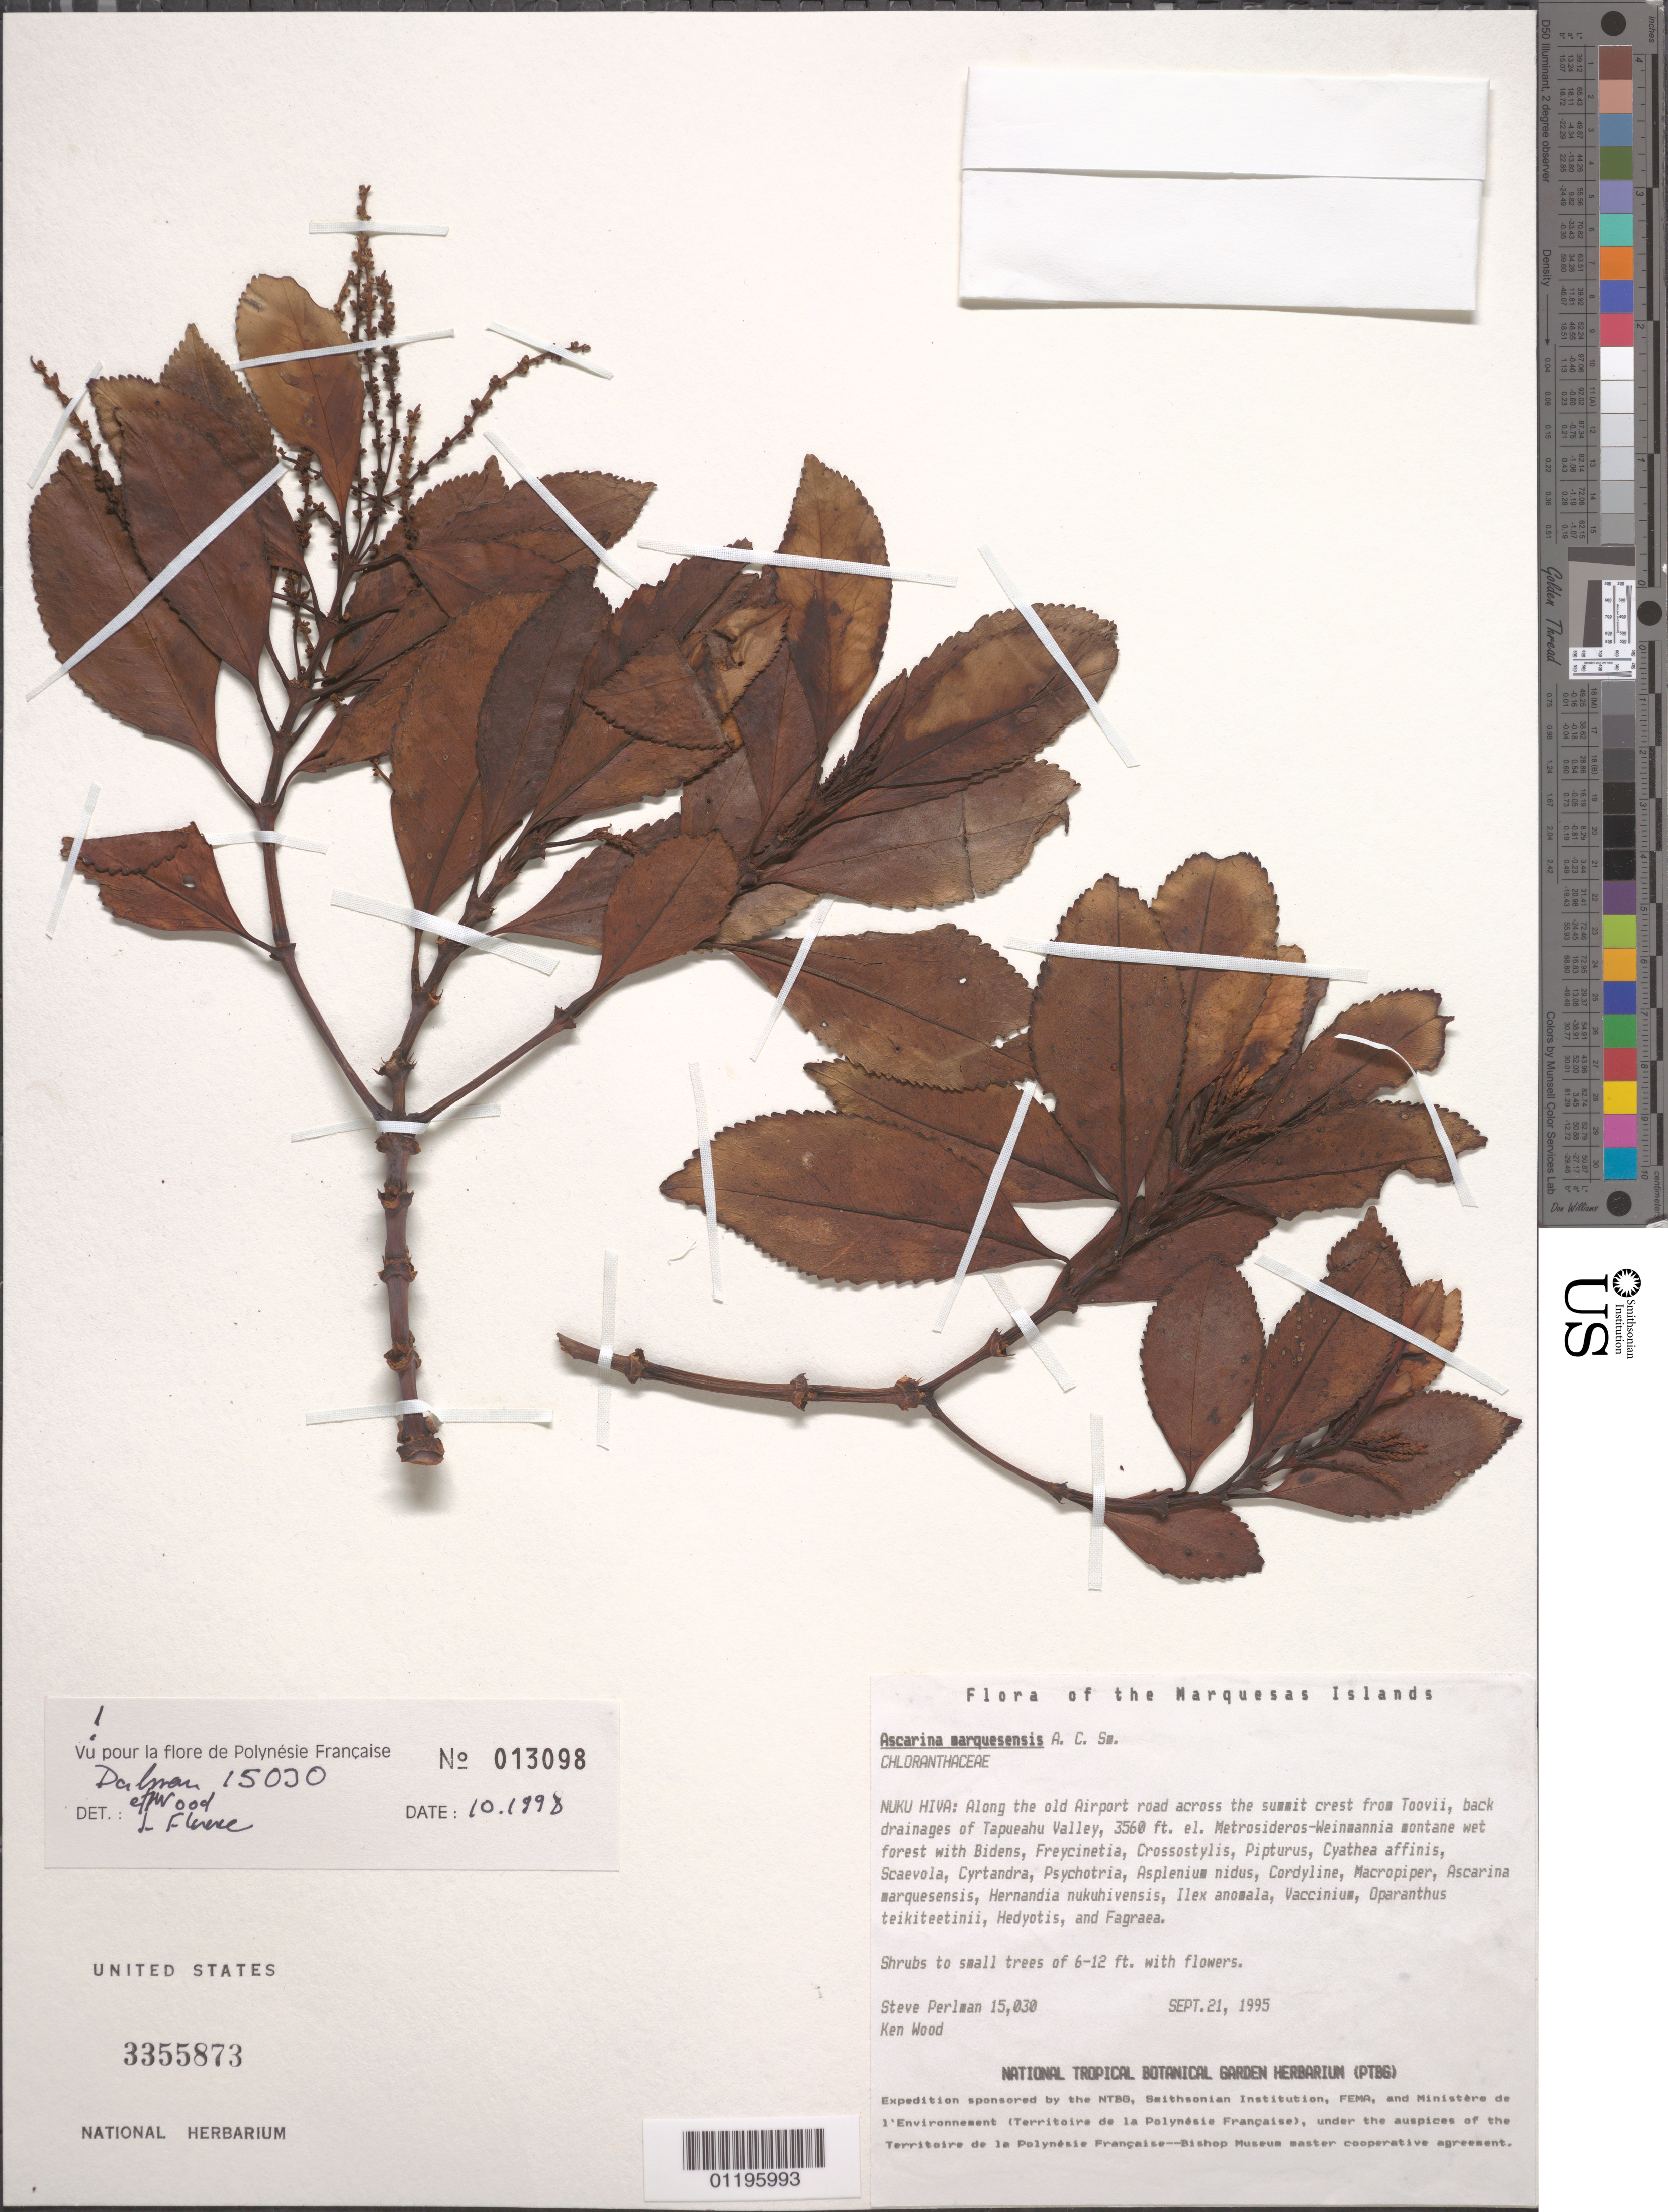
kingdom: Plantae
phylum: Tracheophyta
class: Magnoliopsida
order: Chloranthales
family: Chloranthaceae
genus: Ascarina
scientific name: Ascarina marquesensis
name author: A.C. Sm.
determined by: Florence, J.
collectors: S. P. Perlman & K. R. Wood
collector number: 15030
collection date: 1995-09-21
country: French Polynesia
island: Nuku Hiva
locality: Along old Airport road, across summit crest from Toovii, back drainages of Tapueahu Valley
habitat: In Metrosideros-Weinmannia montane wet forest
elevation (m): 1085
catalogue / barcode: US 3355873